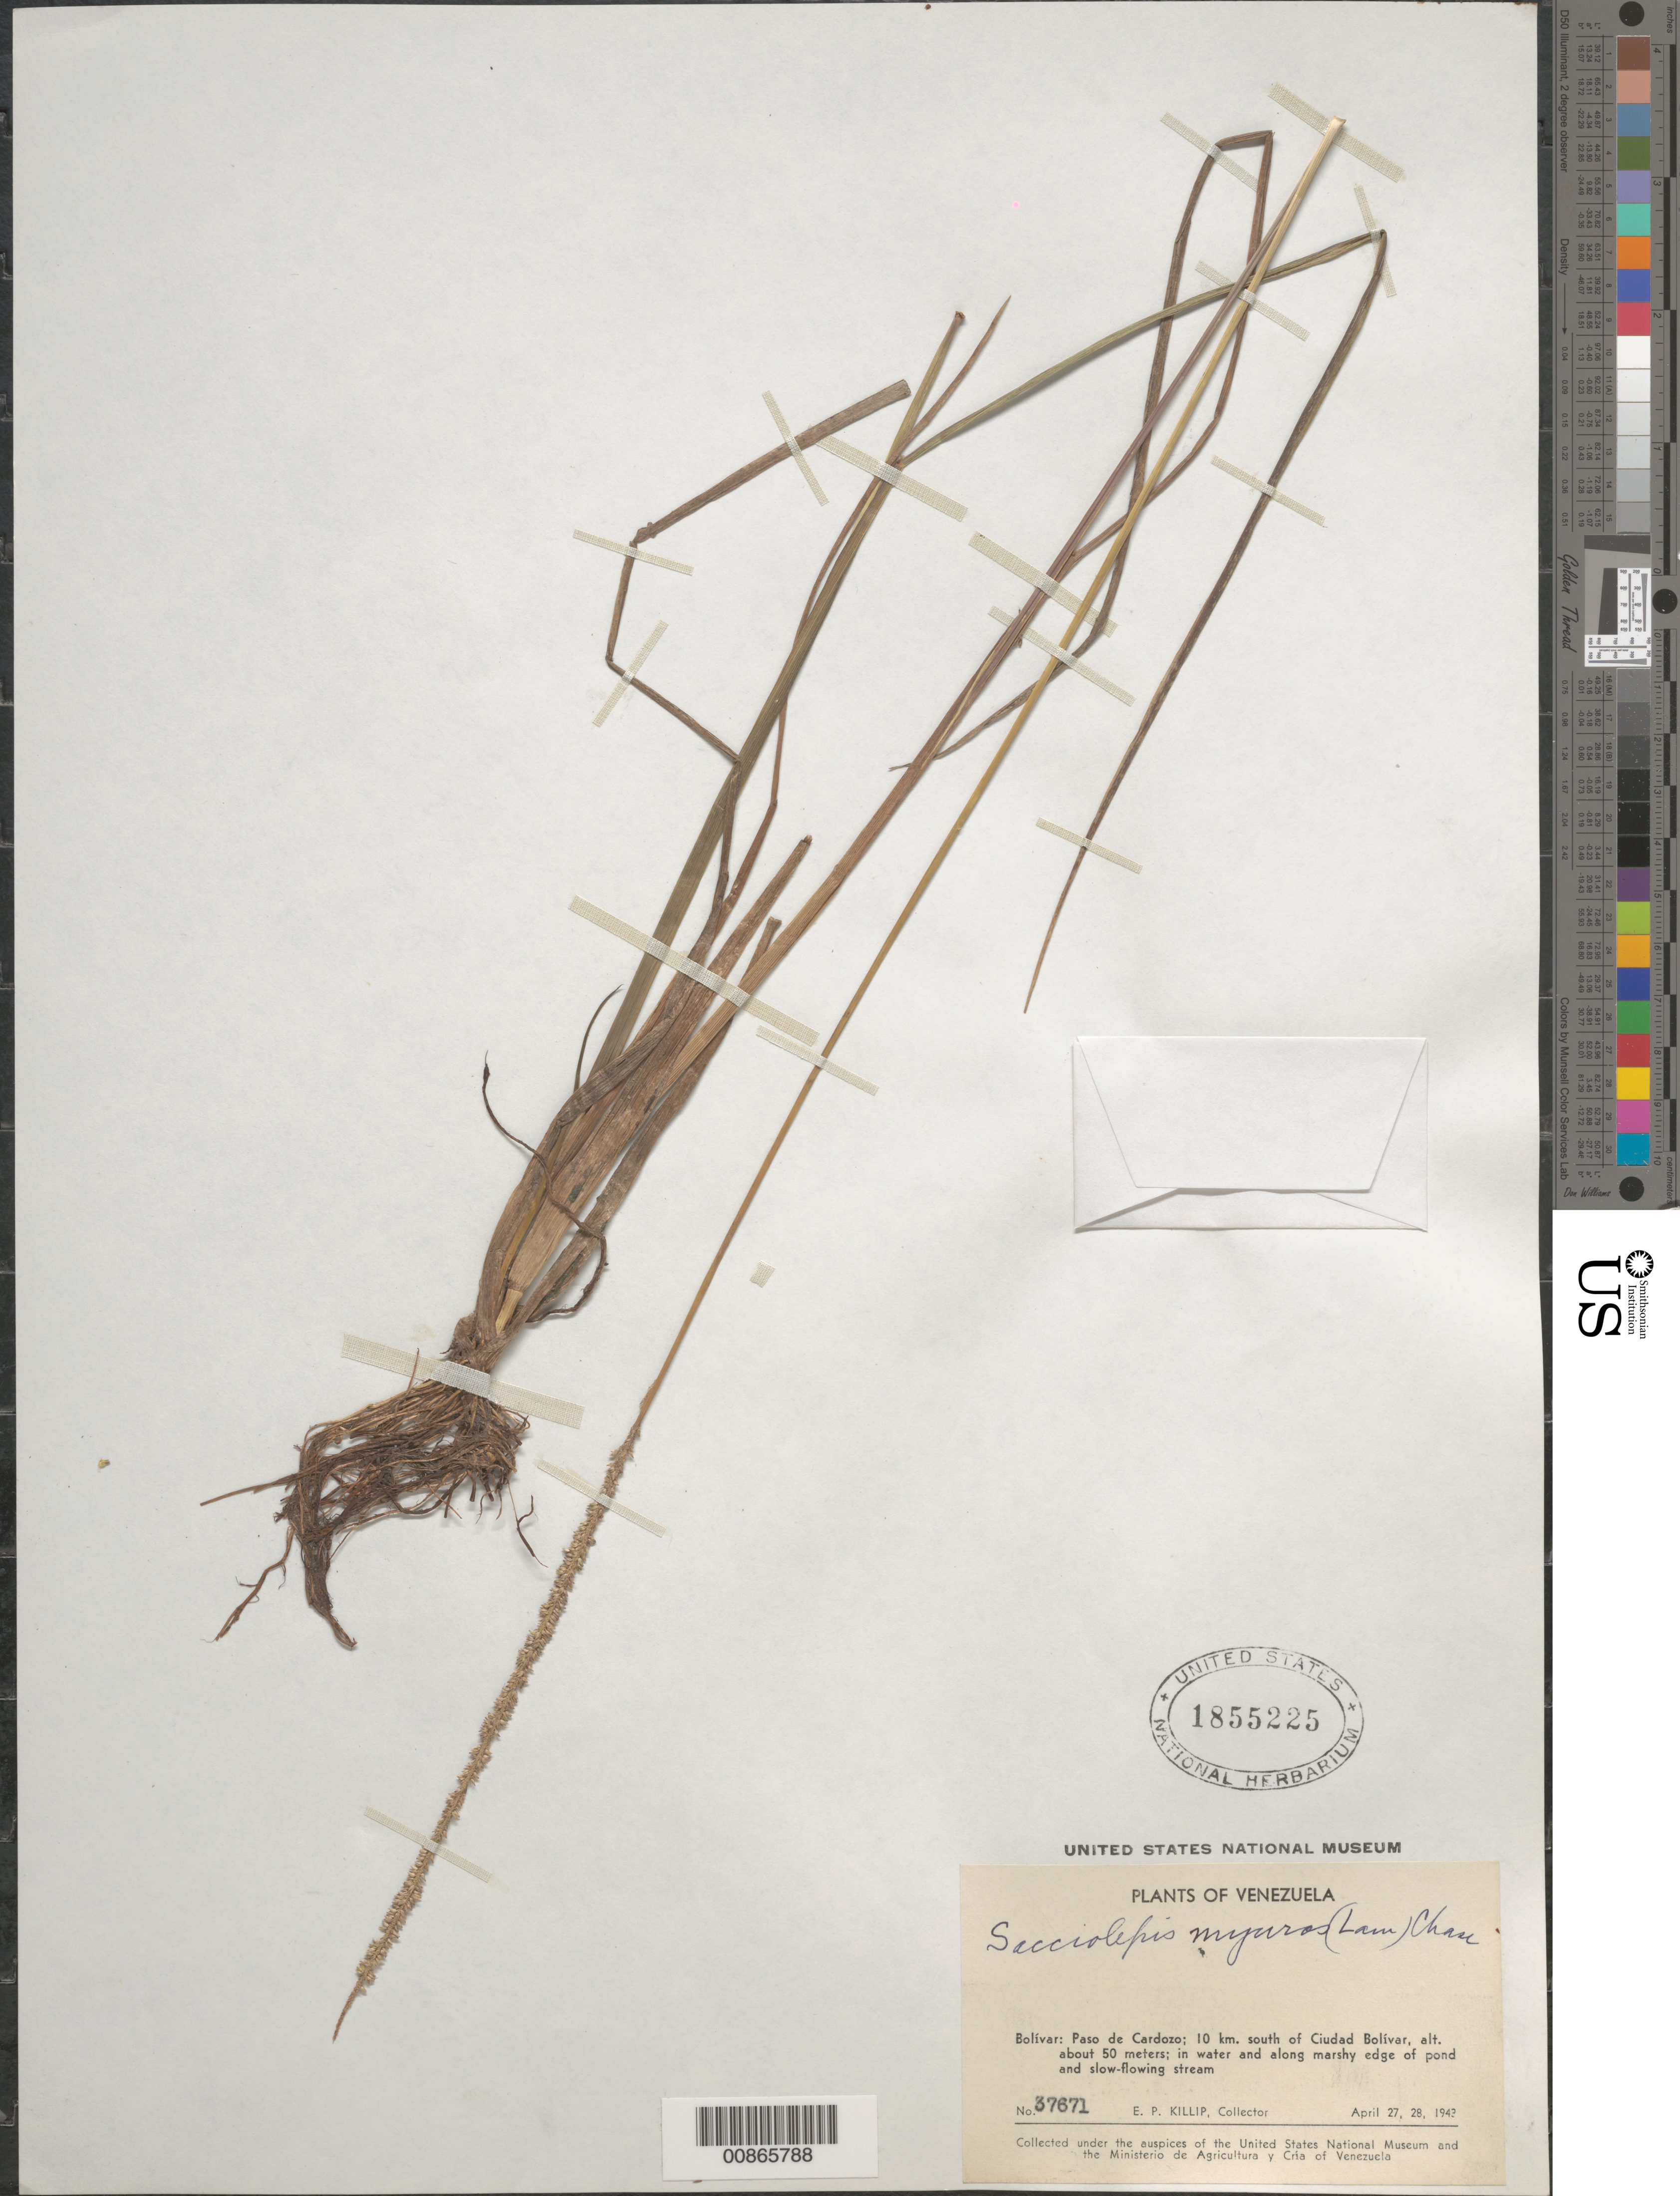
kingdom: Plantae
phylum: Tracheophyta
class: Liliopsida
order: Poales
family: Poaceae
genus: Sacciolepis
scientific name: Sacciolepis myuros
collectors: E. P. Killip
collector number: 37671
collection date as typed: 27-Apr-43 to 28-Apr-43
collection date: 1943-04-27/1943-04-28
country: Venezuela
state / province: Bolívar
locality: Paso de Cardozo; 10 km south of Ciudad Bolívar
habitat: In water and along marshy edge of pond and slow-flowing stream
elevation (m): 50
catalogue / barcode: US 1855225